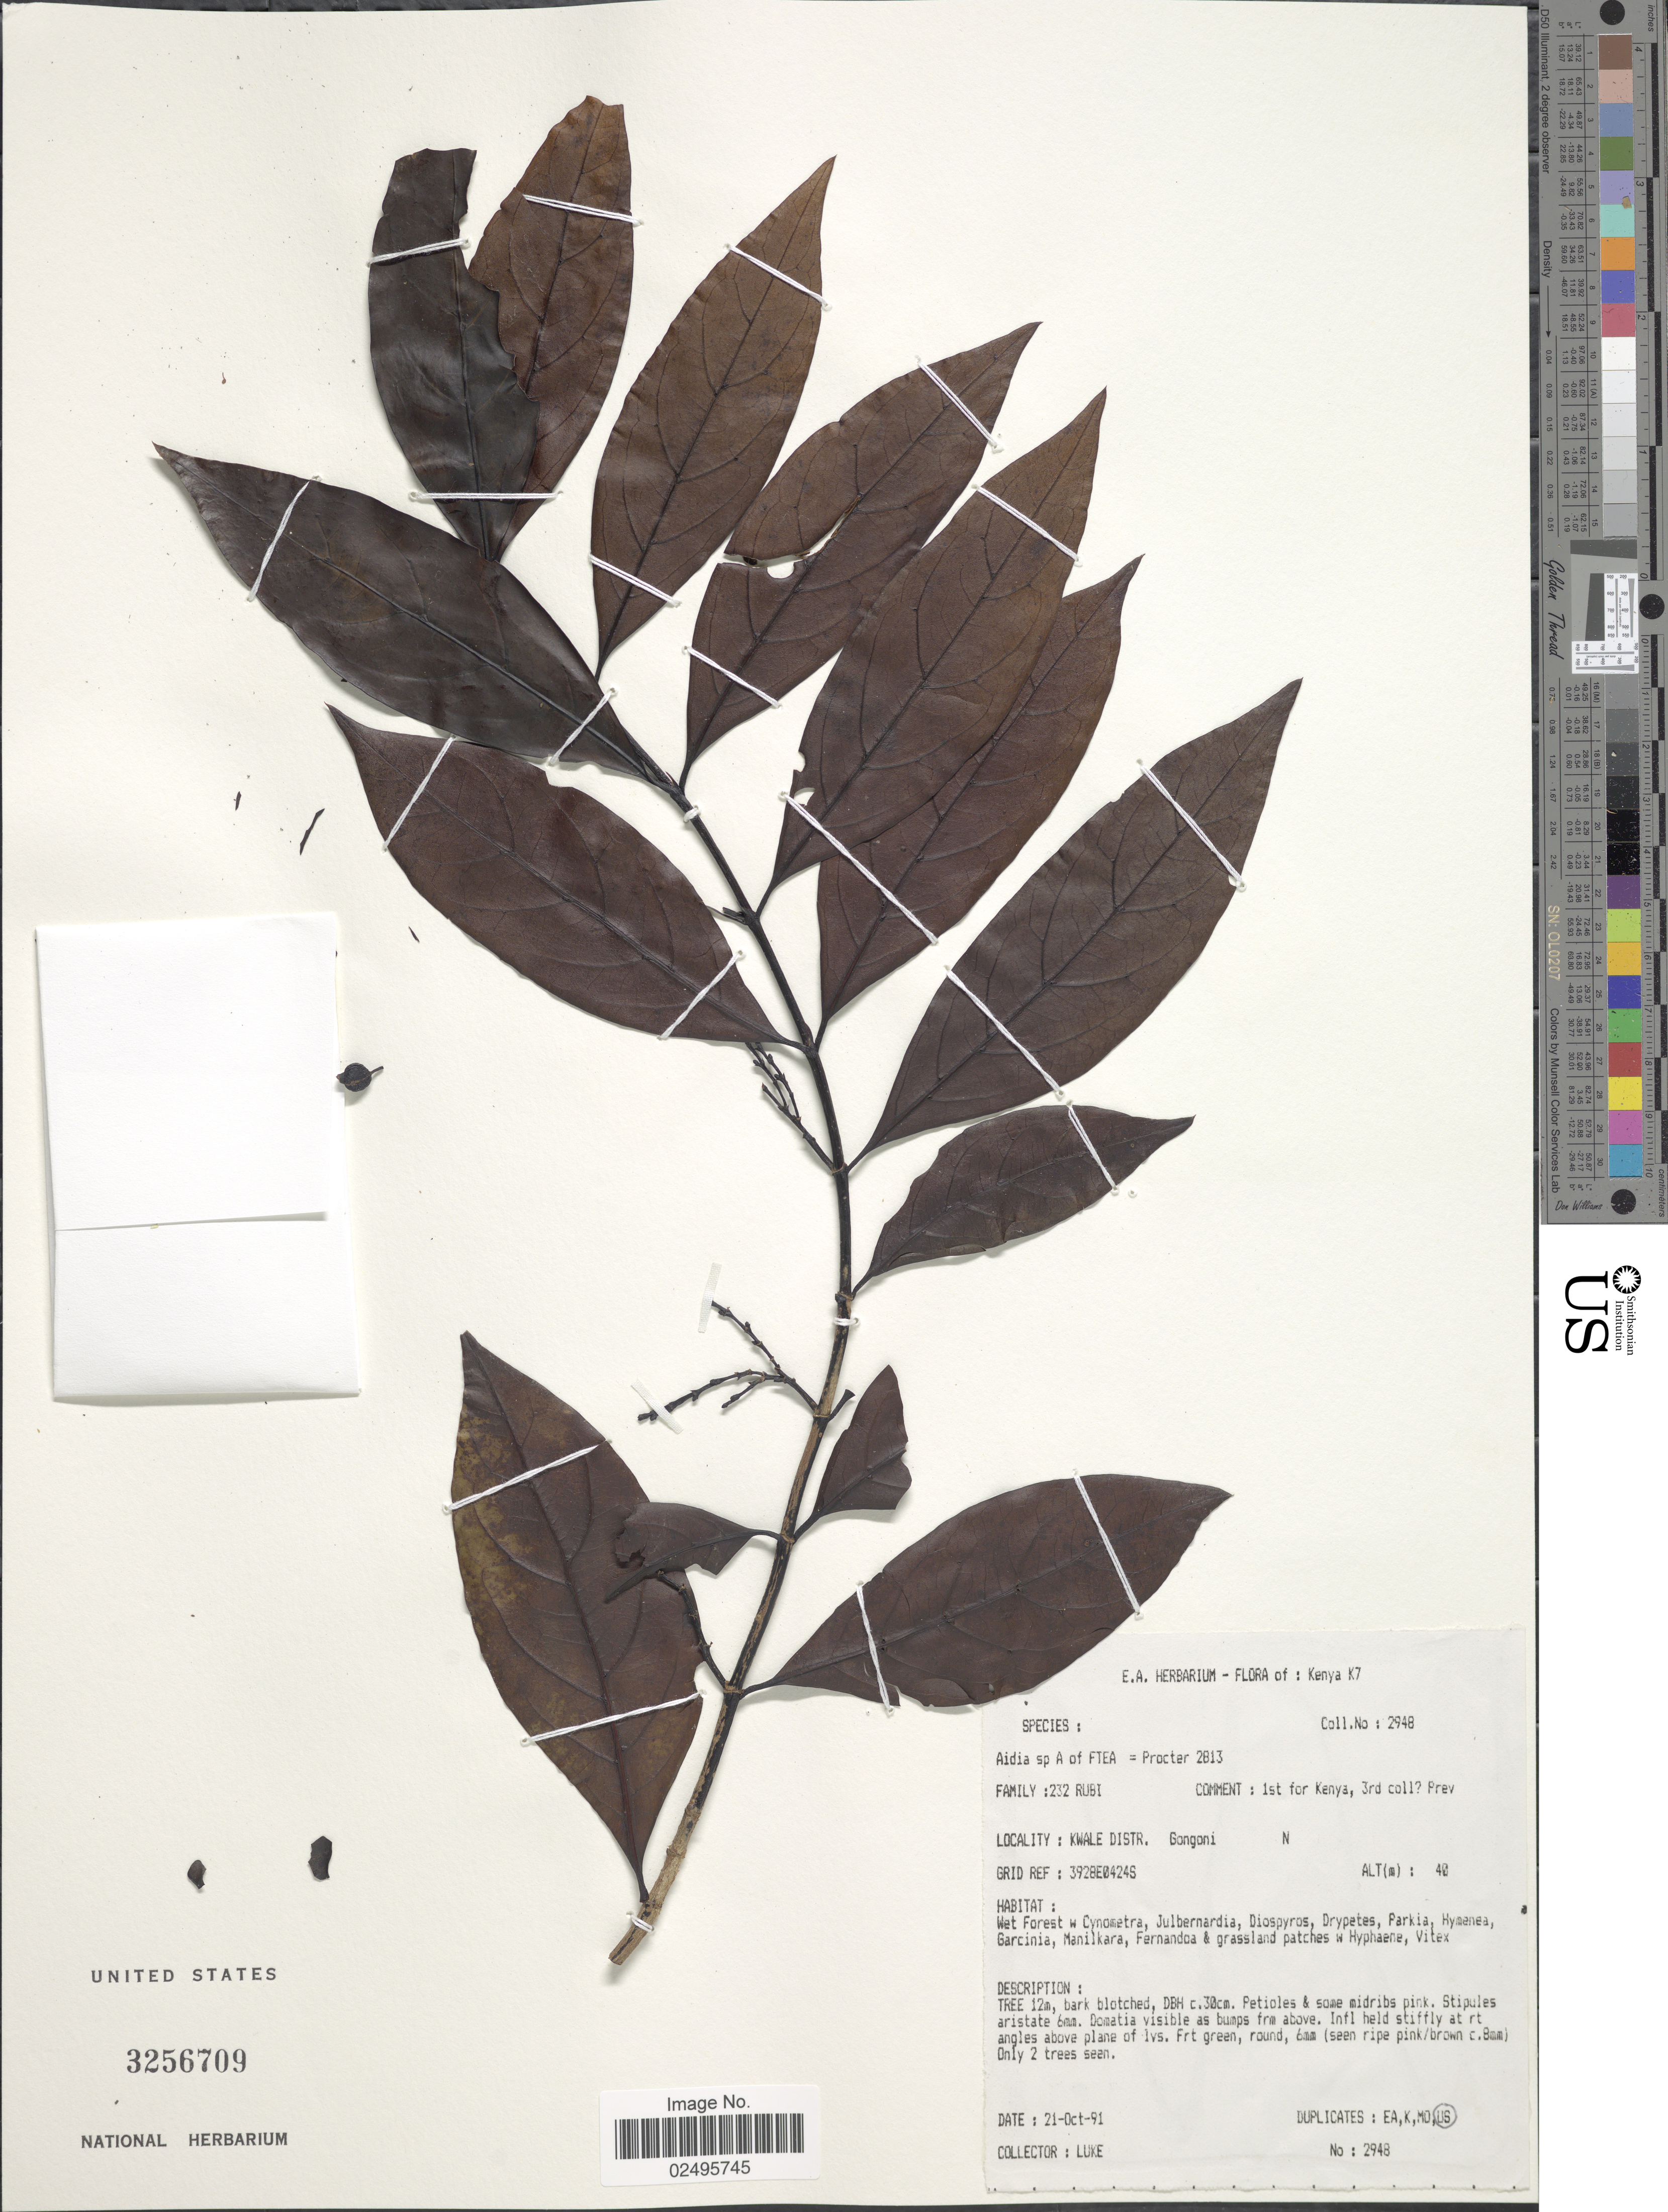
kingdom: Plantae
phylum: Tracheophyta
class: Magnoliopsida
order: Gentianales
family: Rubiaceae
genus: Aidia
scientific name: Aidia sp.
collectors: -. Luke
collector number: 2948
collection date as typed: Transcribed d/m/y: 21/10/91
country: Kenya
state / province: Kwale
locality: Gongoni. K7. Grid Ref. 3928E0424S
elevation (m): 40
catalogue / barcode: US 3256709